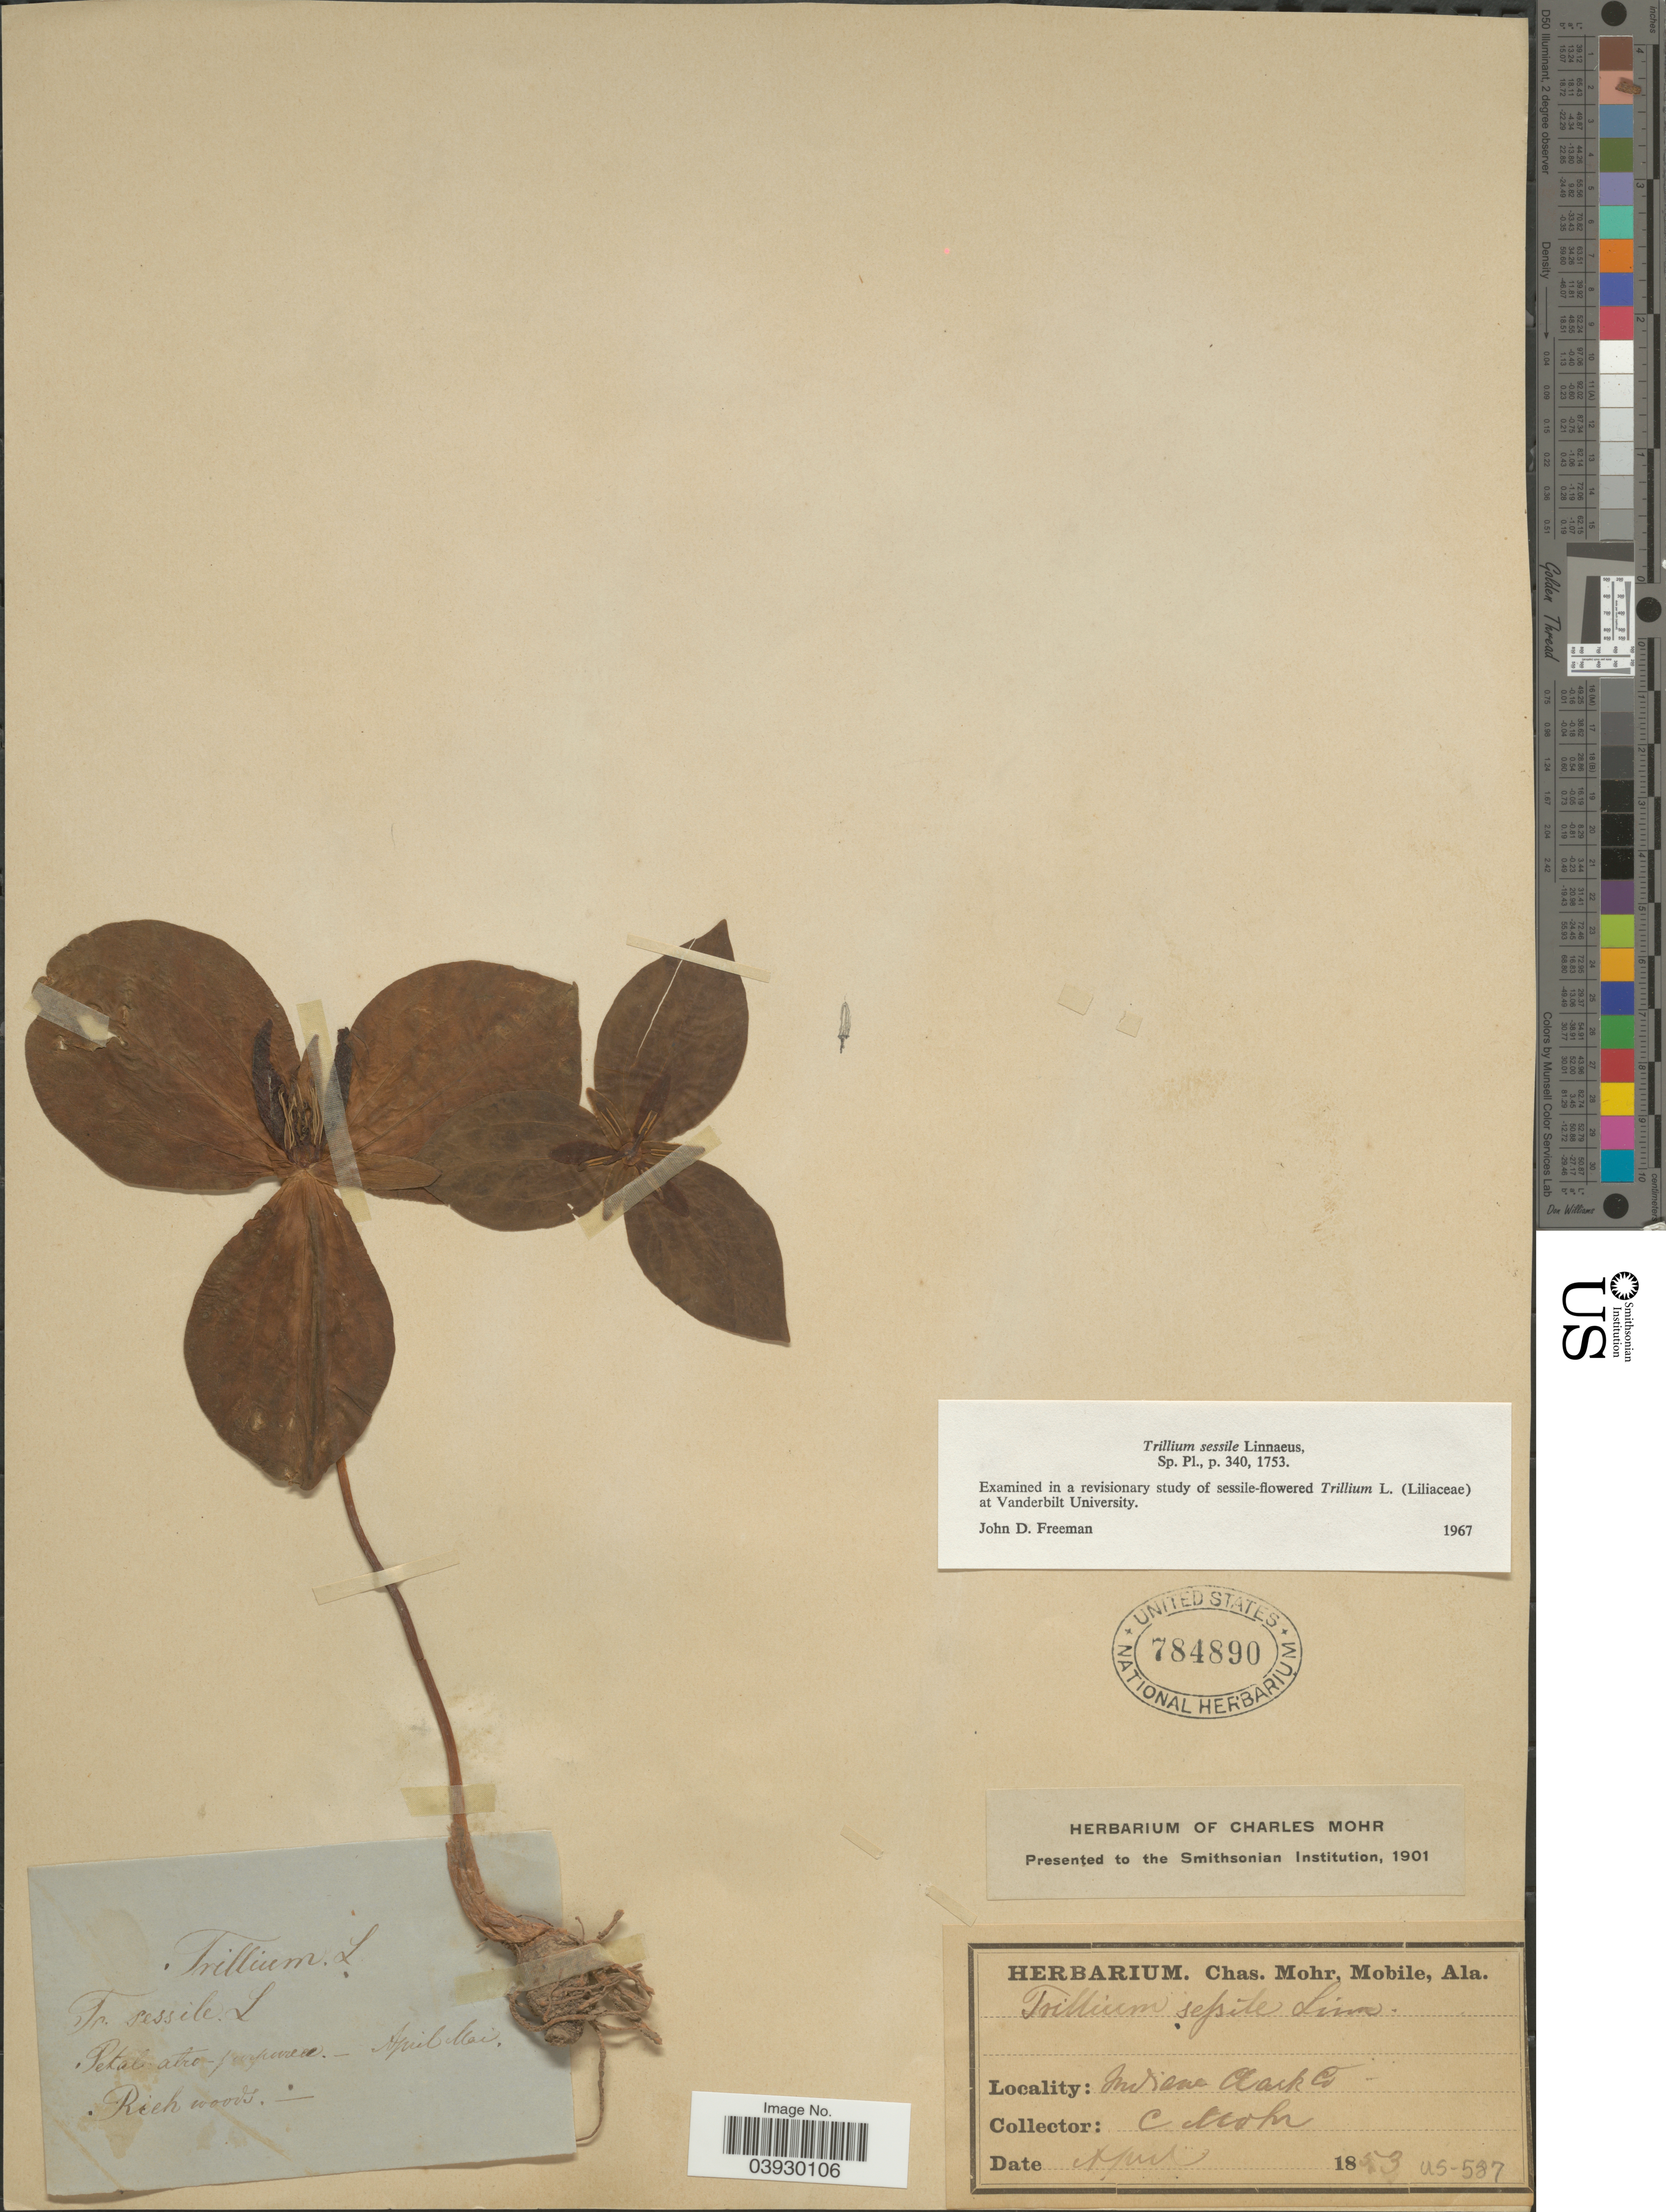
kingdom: Plantae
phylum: Tracheophyta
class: Liliopsida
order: Liliales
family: Melanthiaceae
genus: Trillium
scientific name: Trillium sessile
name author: L.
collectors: Mohr, C. T. (herbarium)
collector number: US-587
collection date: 1853-04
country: United States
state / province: Indiana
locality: Clark Co.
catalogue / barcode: US 784890